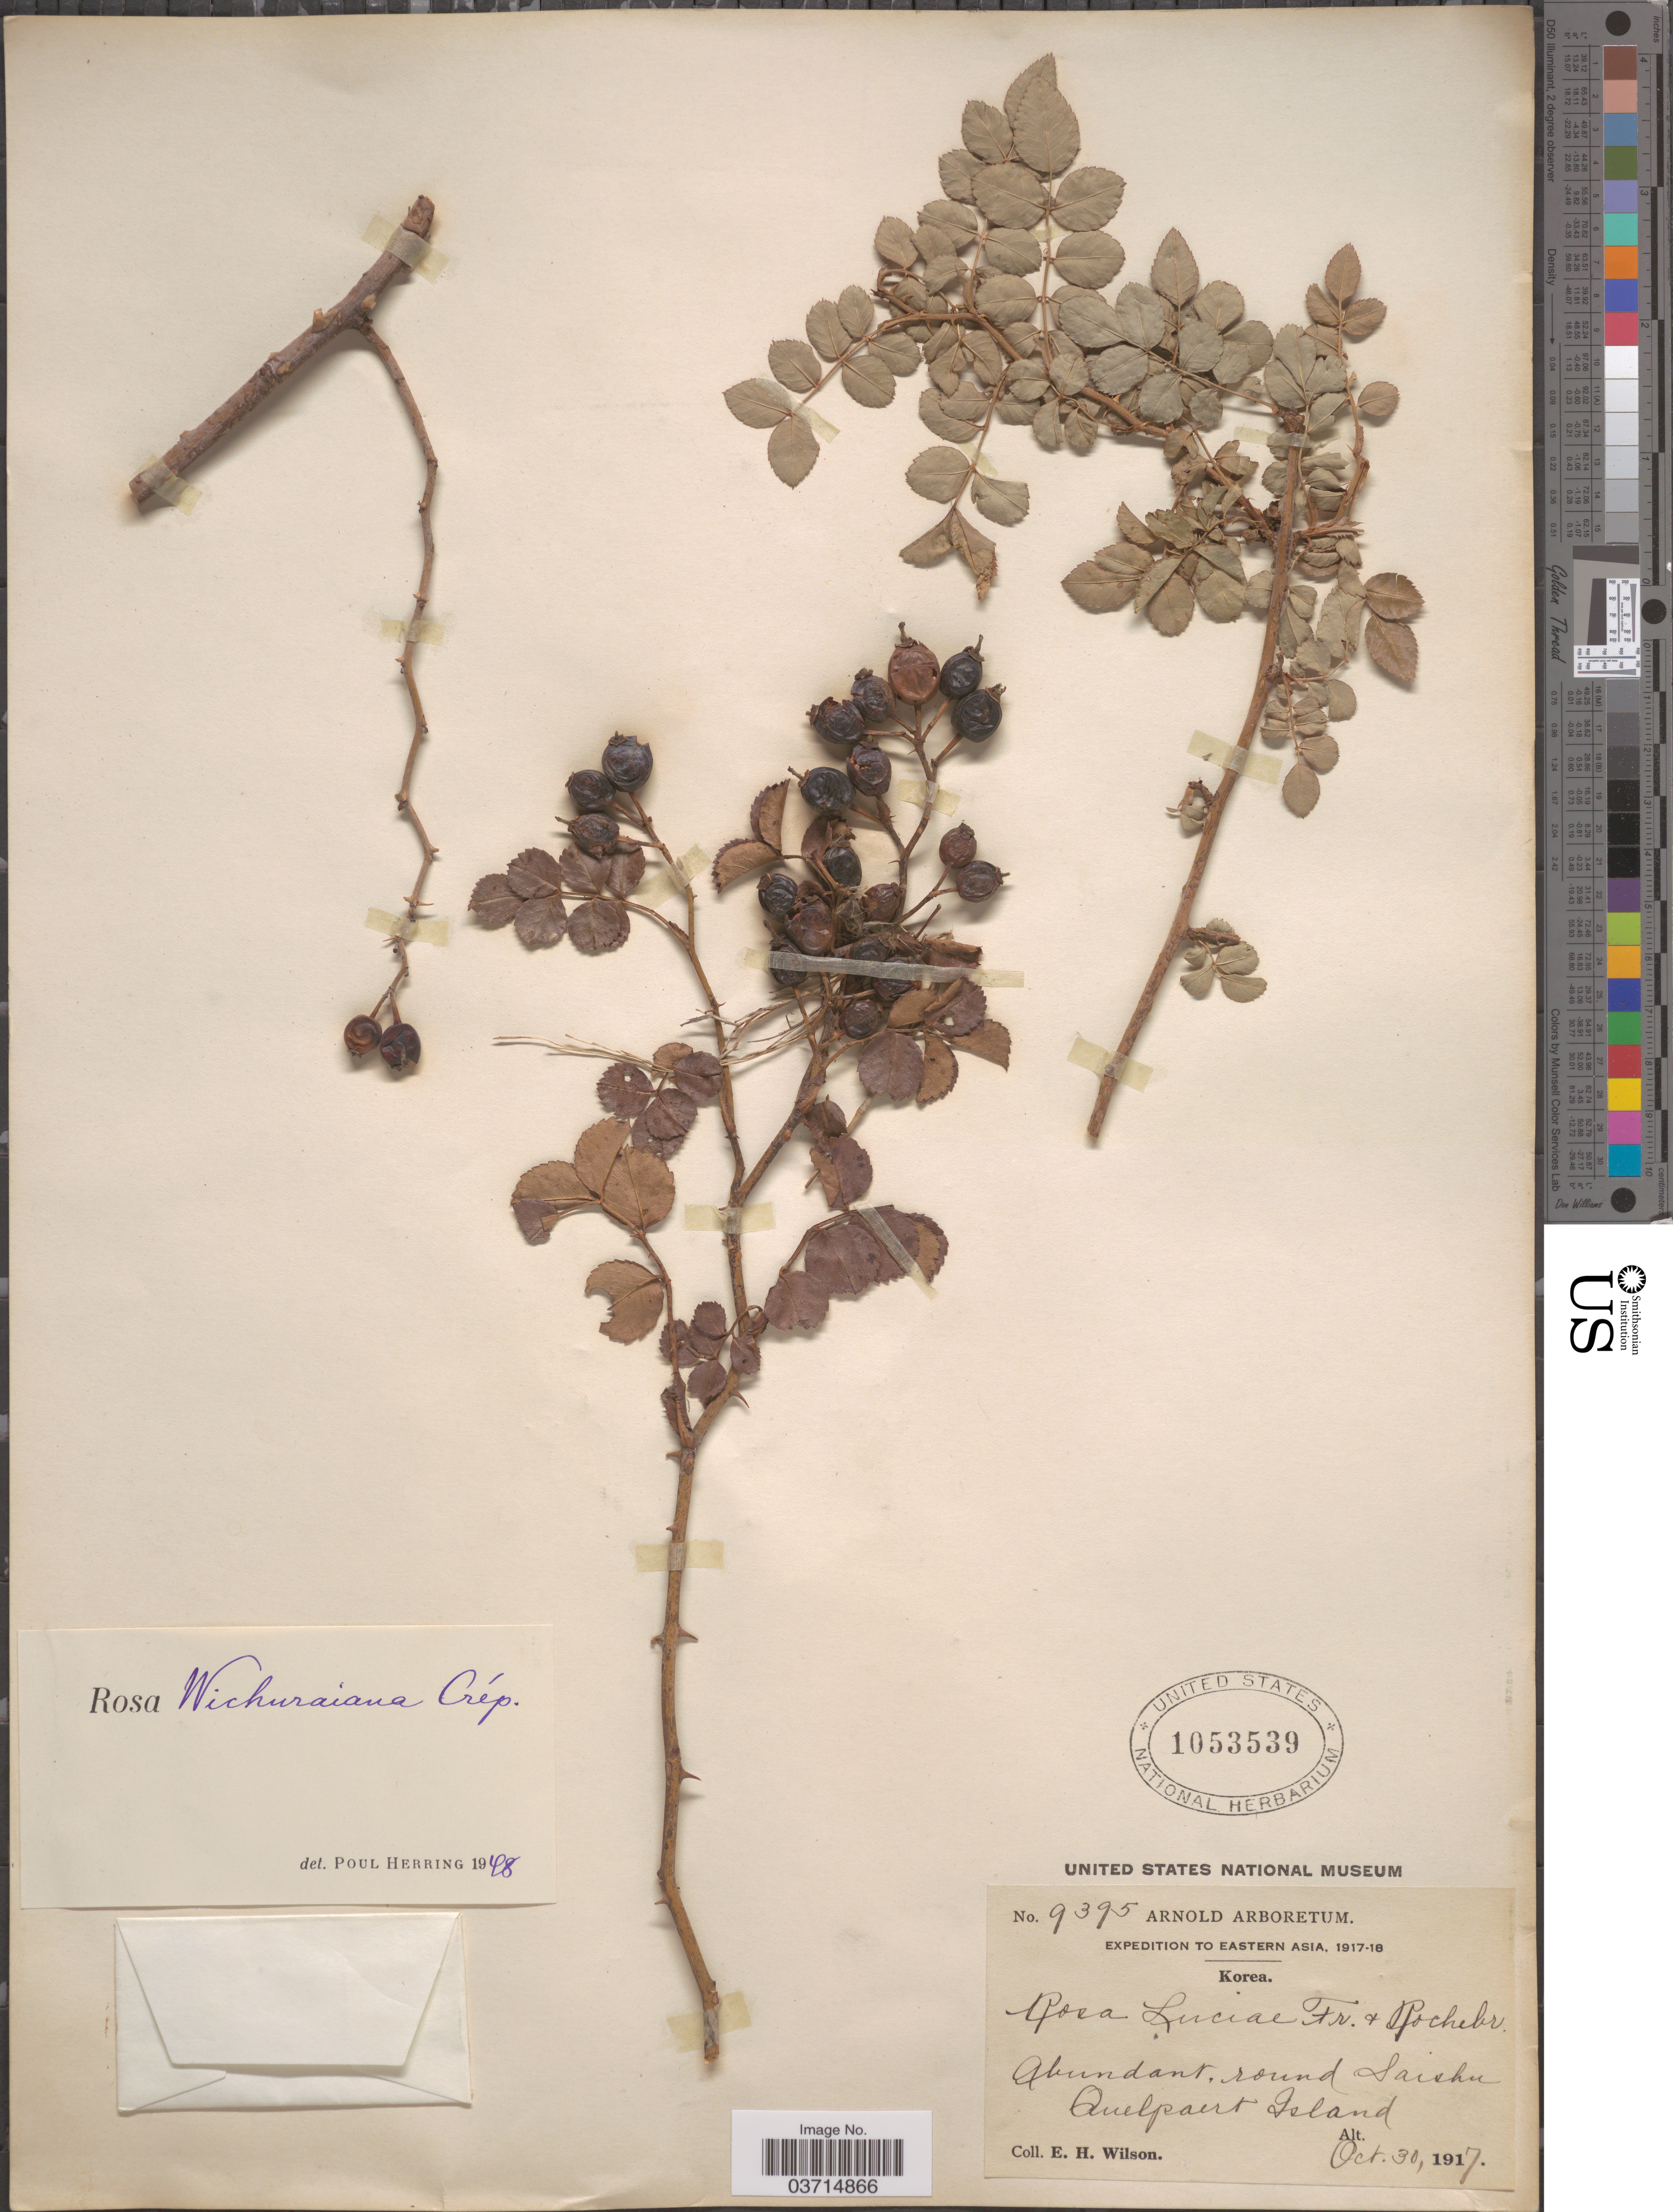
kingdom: Plantae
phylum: Tracheophyta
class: Magnoliopsida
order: Rosales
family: Rosaceae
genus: Rosa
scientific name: Rosa wichuraiana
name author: Crepin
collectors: E. Wilson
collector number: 9395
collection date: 1917-10-30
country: South Korea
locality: Abundant round Saisha. Quelpaert Island.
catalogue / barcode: US 1053539